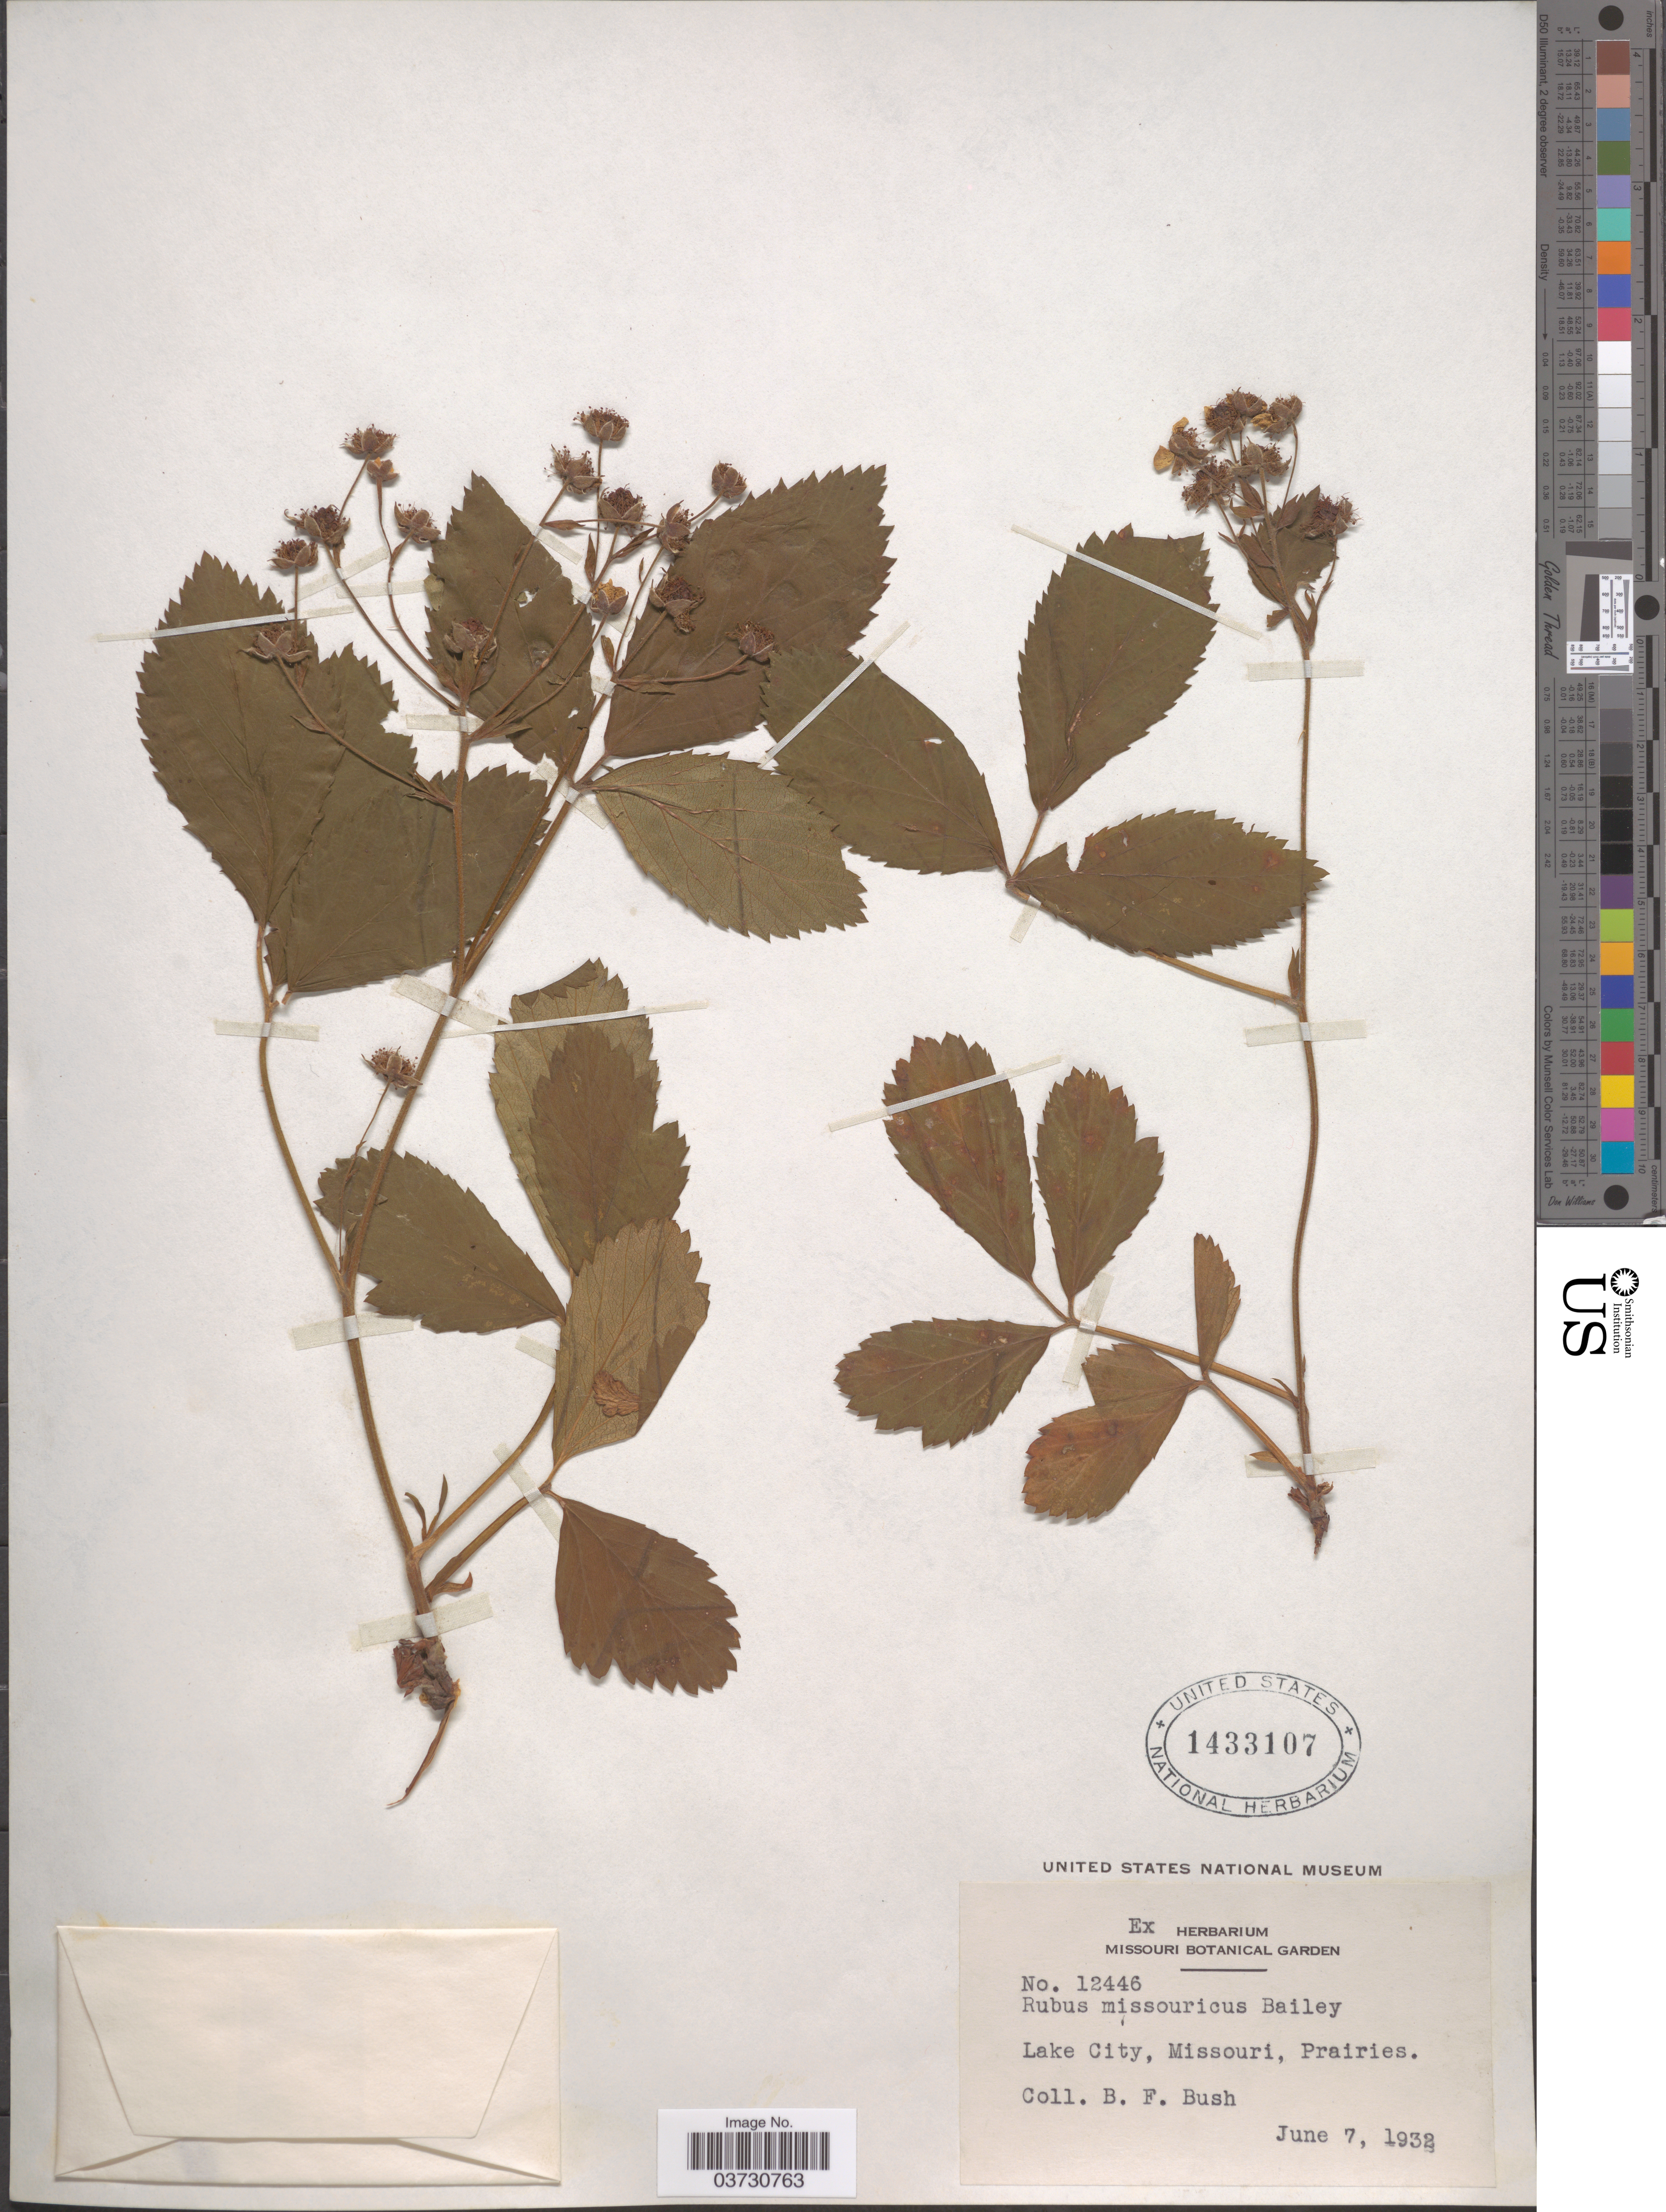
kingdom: Plantae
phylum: Tracheophyta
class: Magnoliopsida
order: Rosales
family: Rosaceae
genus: Rubus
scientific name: Rubus missouricus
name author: L.H. Bailey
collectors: B. F. Bush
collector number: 12446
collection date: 1932-06-07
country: United States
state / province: Missouri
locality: Lake City, Prairies.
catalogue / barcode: US 1433107